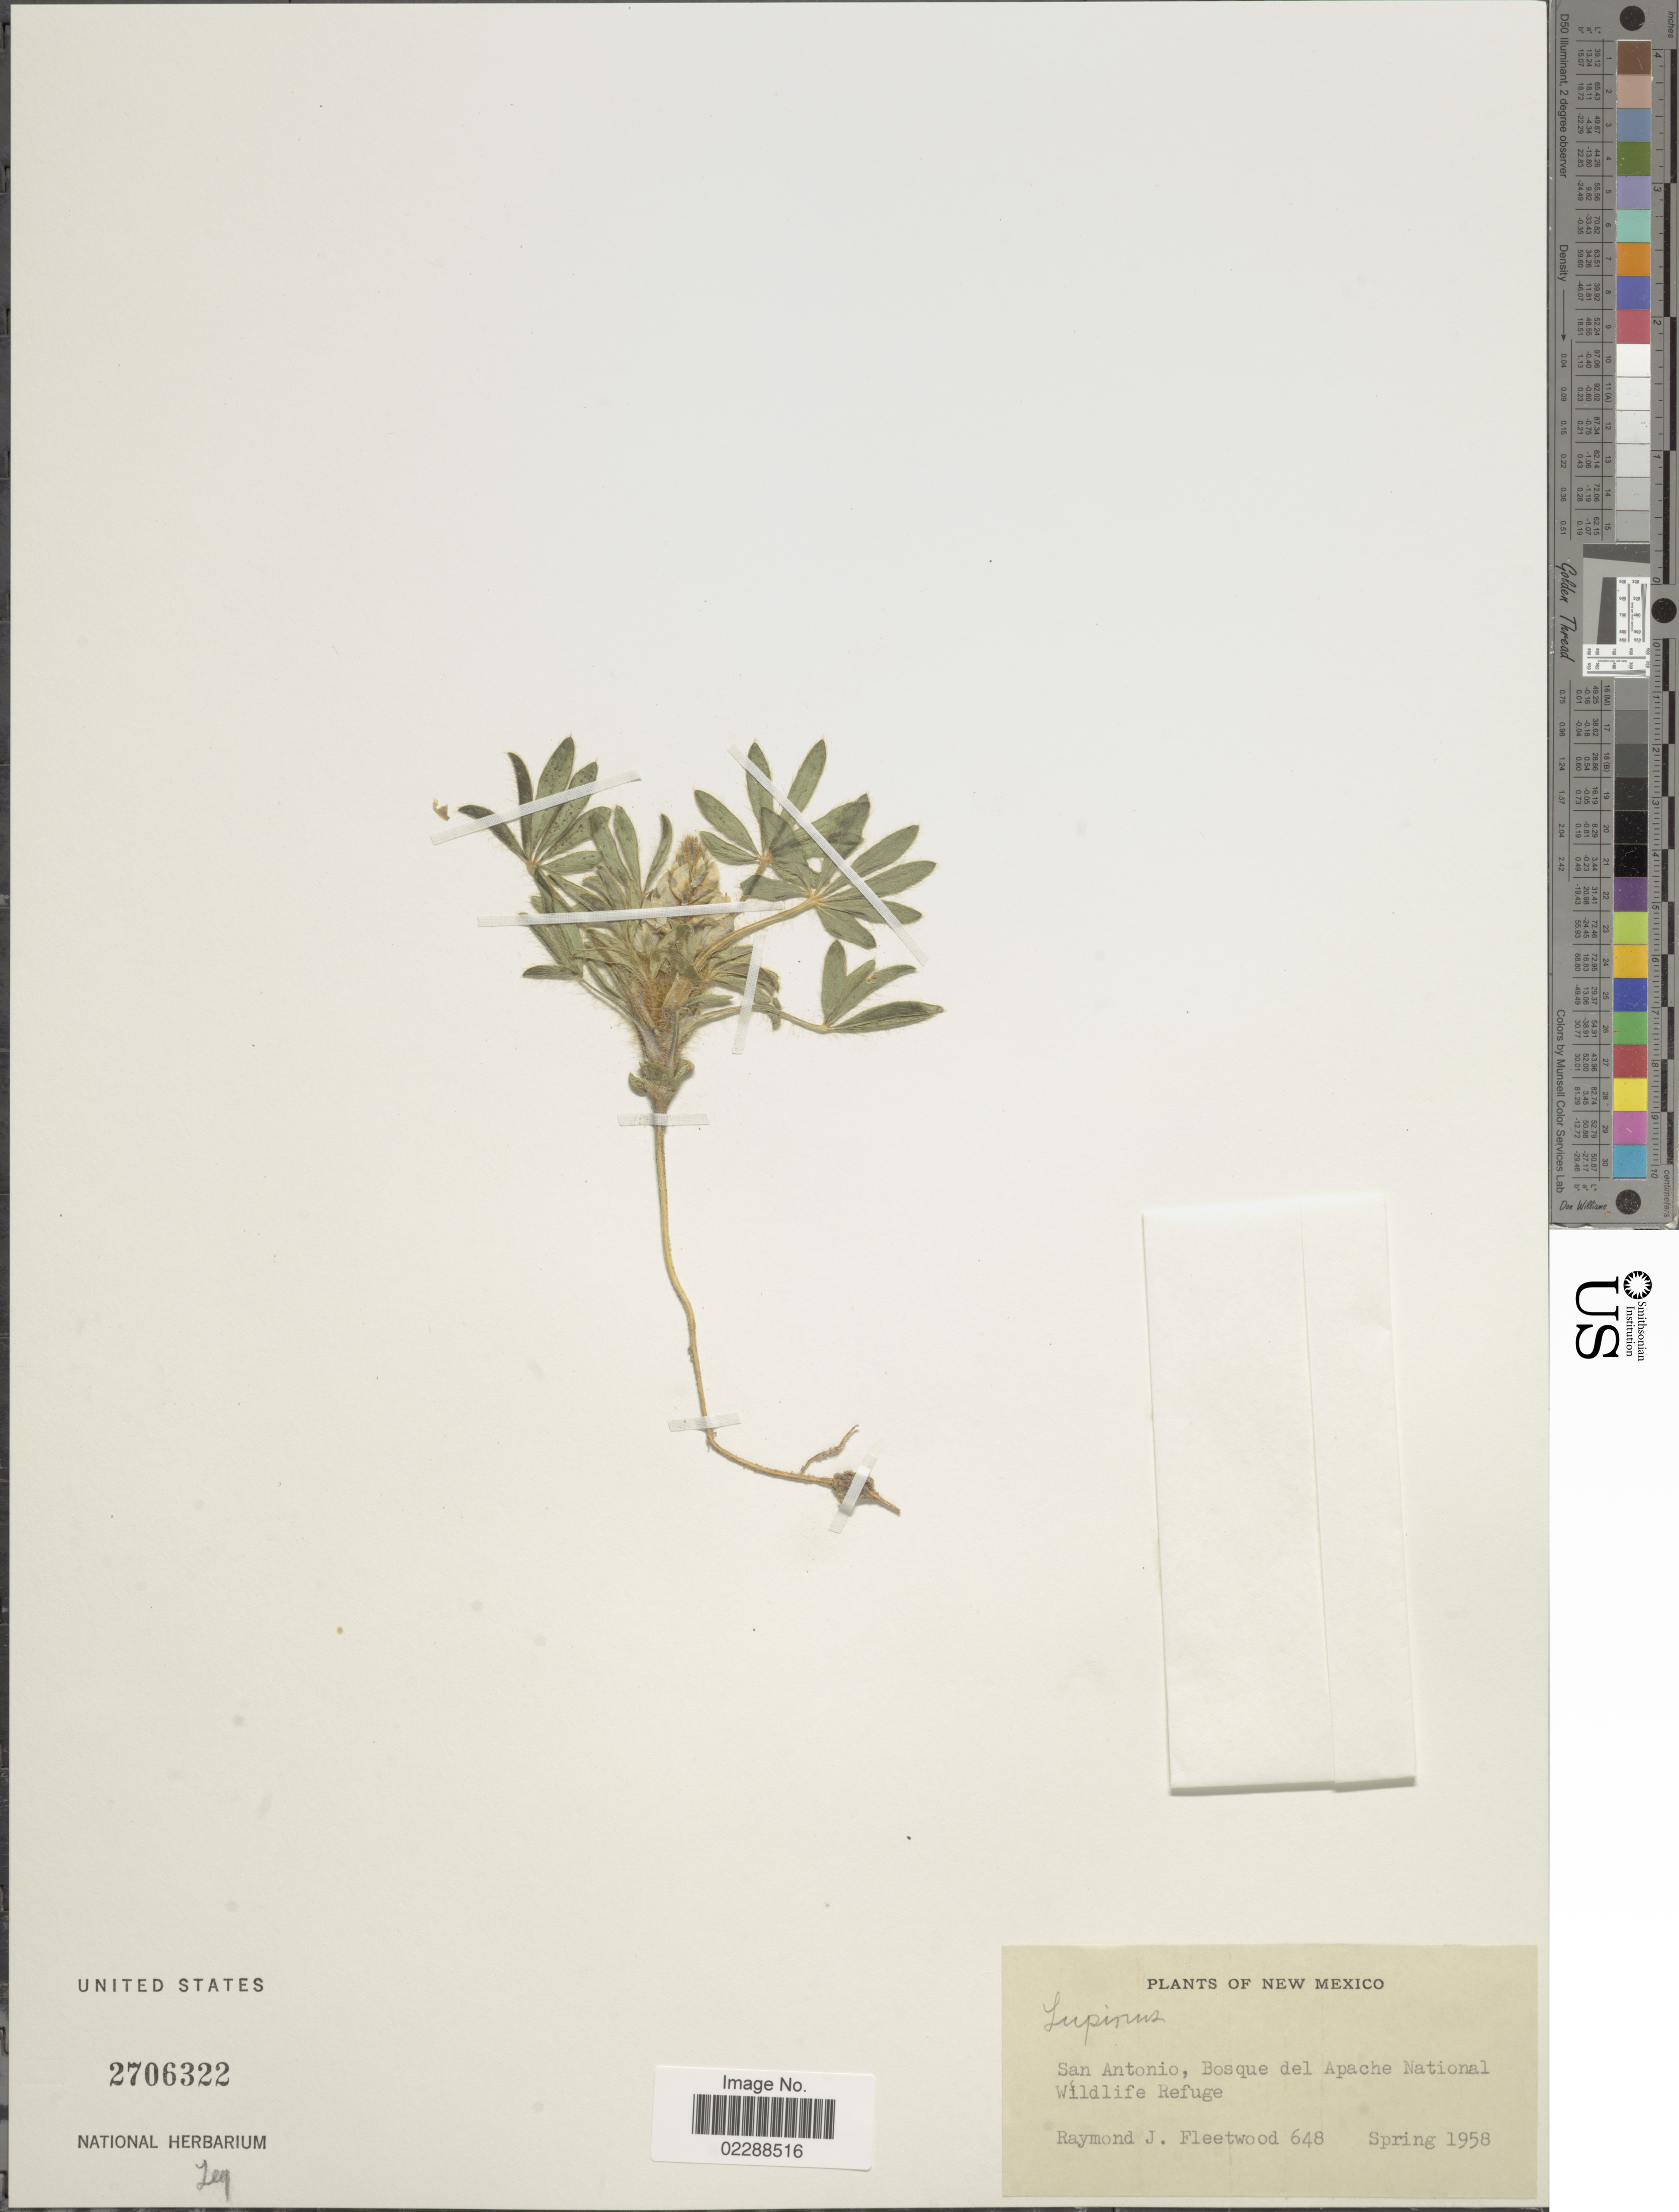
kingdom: Plantae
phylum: Tracheophyta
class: Magnoliopsida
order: Fabales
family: Fabaceae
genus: Lupinus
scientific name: Lupinus sp.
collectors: R. J. Fleetwood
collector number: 648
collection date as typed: Spring 1958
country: United States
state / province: New Mexico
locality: San Antonio, Bosque del Apache National Wildlife Refuge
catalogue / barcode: US 2706322